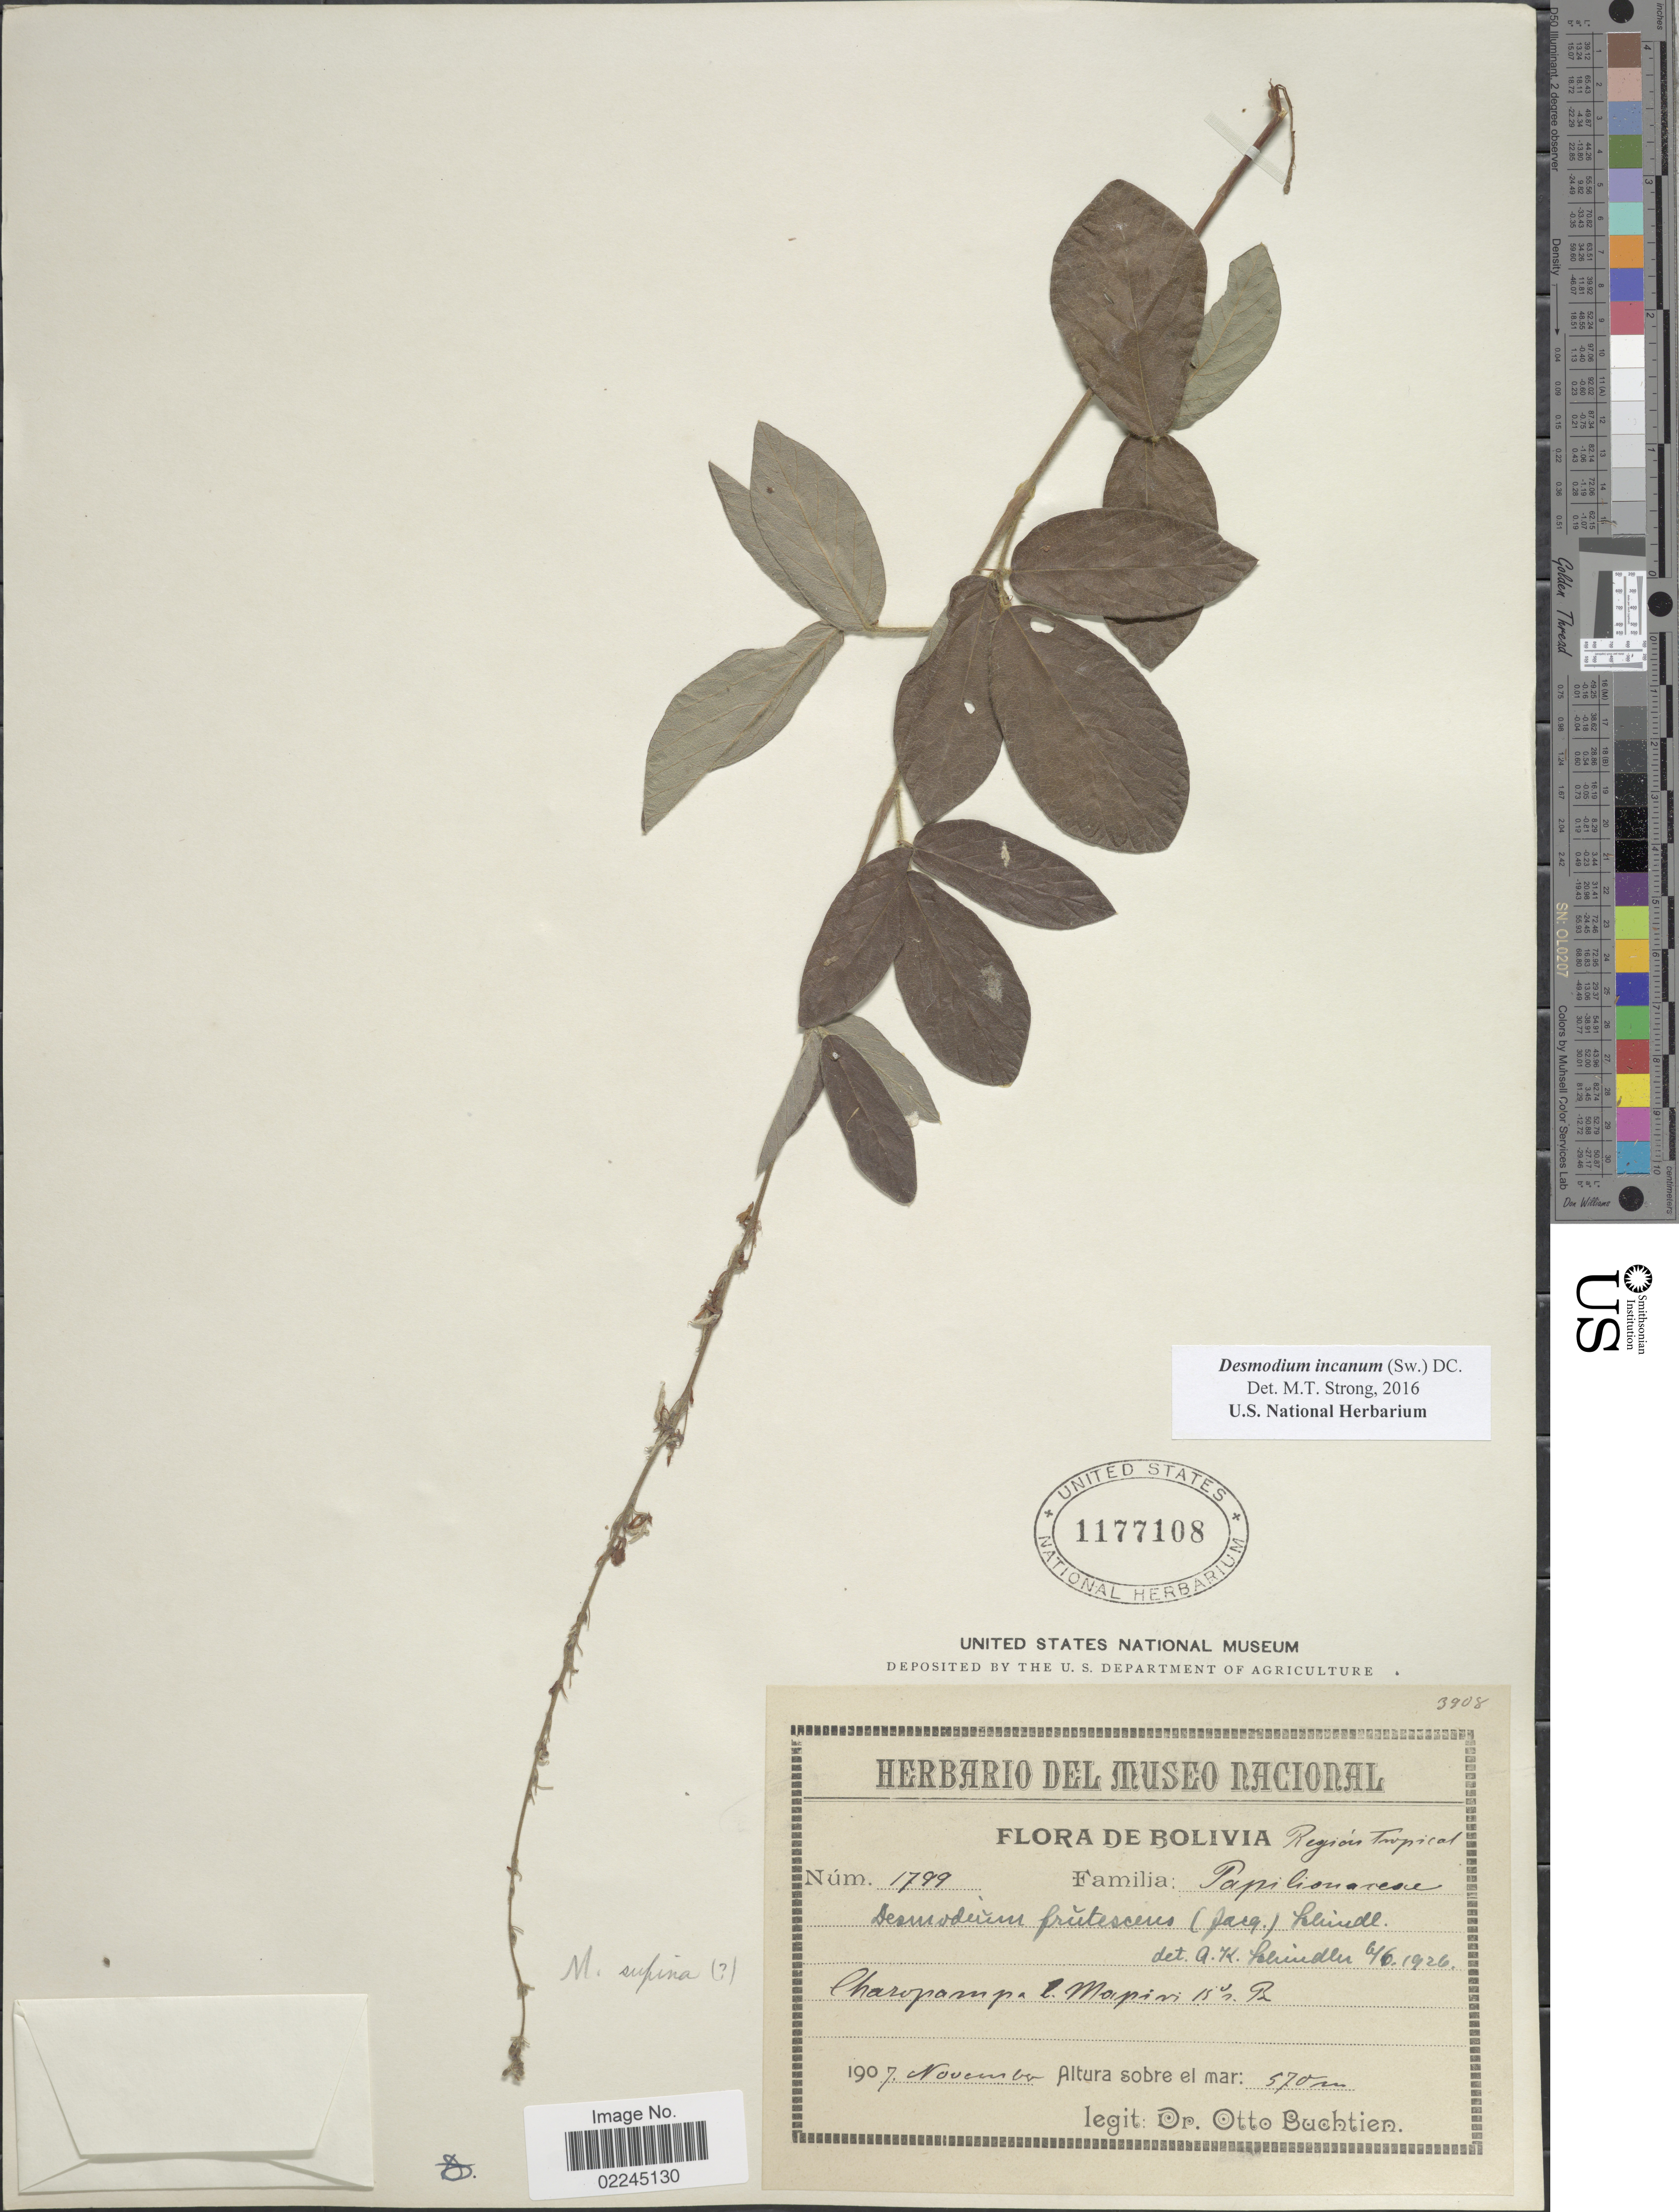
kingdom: Plantae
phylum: Tracheophyta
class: Magnoliopsida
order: Fabales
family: Fabaceae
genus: Desmodium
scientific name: Desmodium incanum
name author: (Sw.) DC.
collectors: O. Buchtien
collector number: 1799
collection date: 1907-11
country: Bolivia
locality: Region Tropical. Charopampa l. Mapiri 15°s. Br.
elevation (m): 570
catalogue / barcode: US 1177108